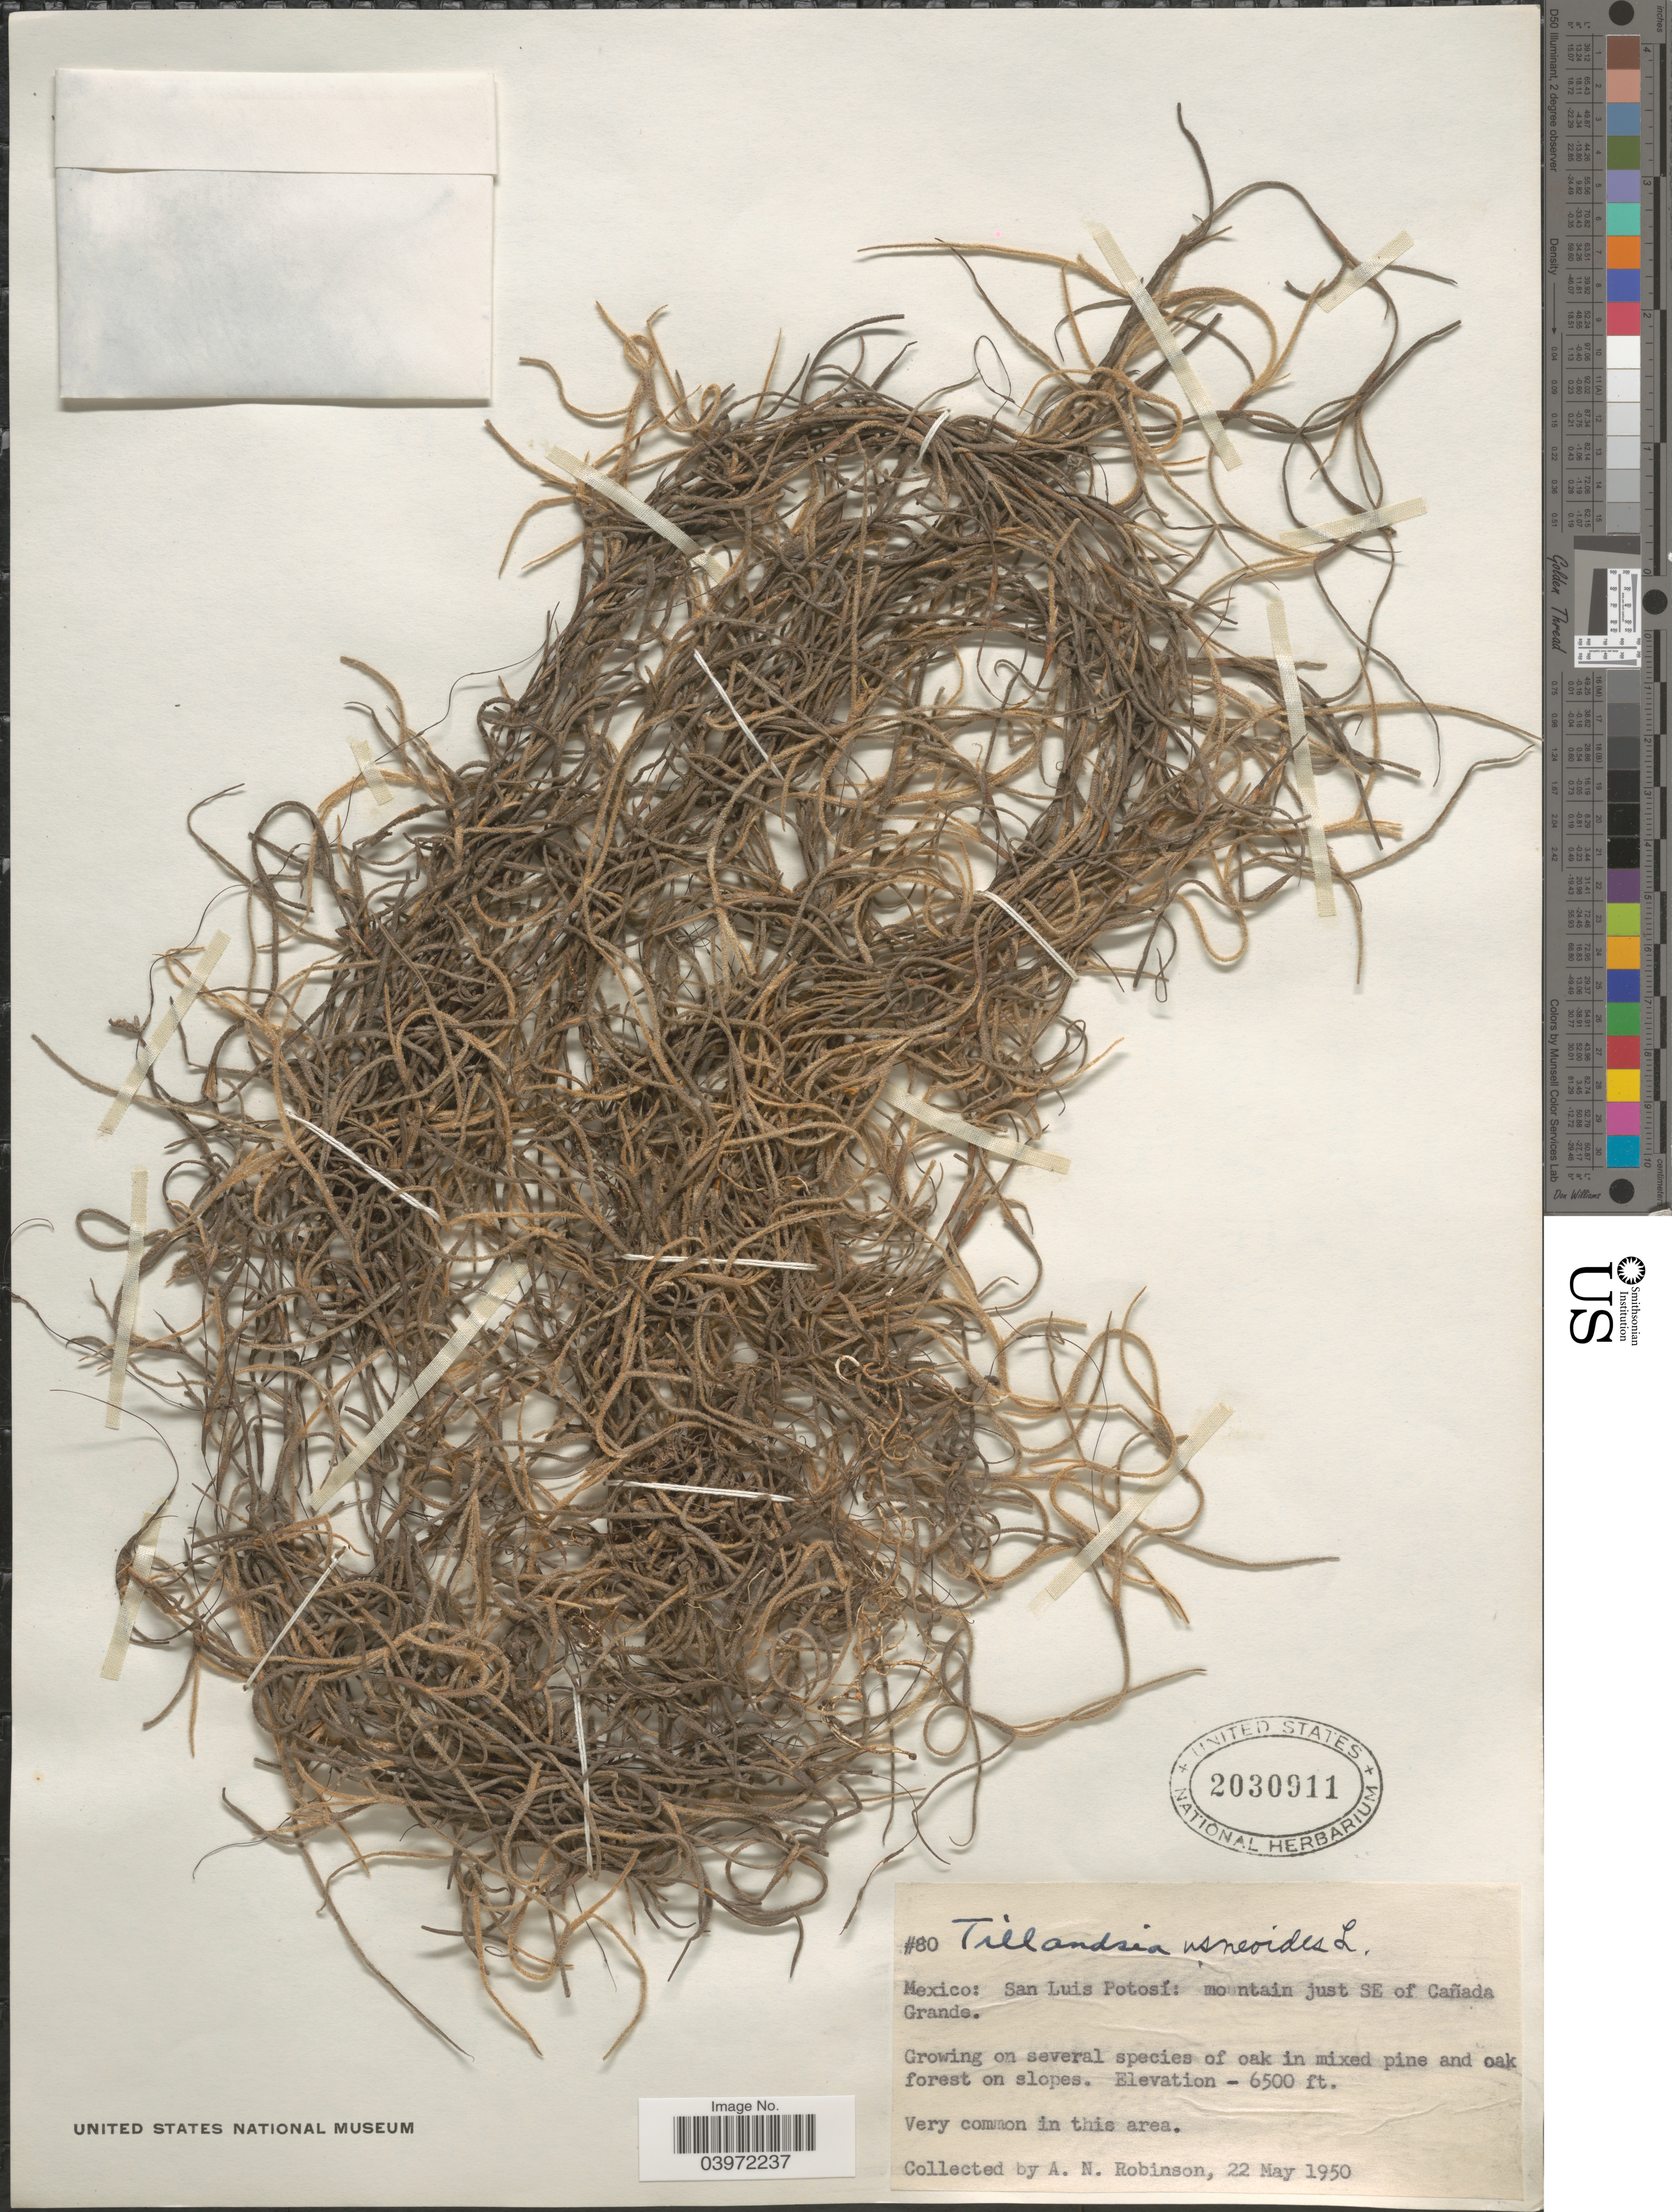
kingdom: Plantae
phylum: Tracheophyta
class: Liliopsida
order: Poales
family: Bromeliaceae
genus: Tillandsia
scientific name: Tillandsia usneoides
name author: (L.) L.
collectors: A. N. Robinson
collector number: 80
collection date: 1950-05-22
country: Mexico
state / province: San Luis Potosí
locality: Mountain just SE of Cañada Grande.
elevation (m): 1981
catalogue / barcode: US 2030911